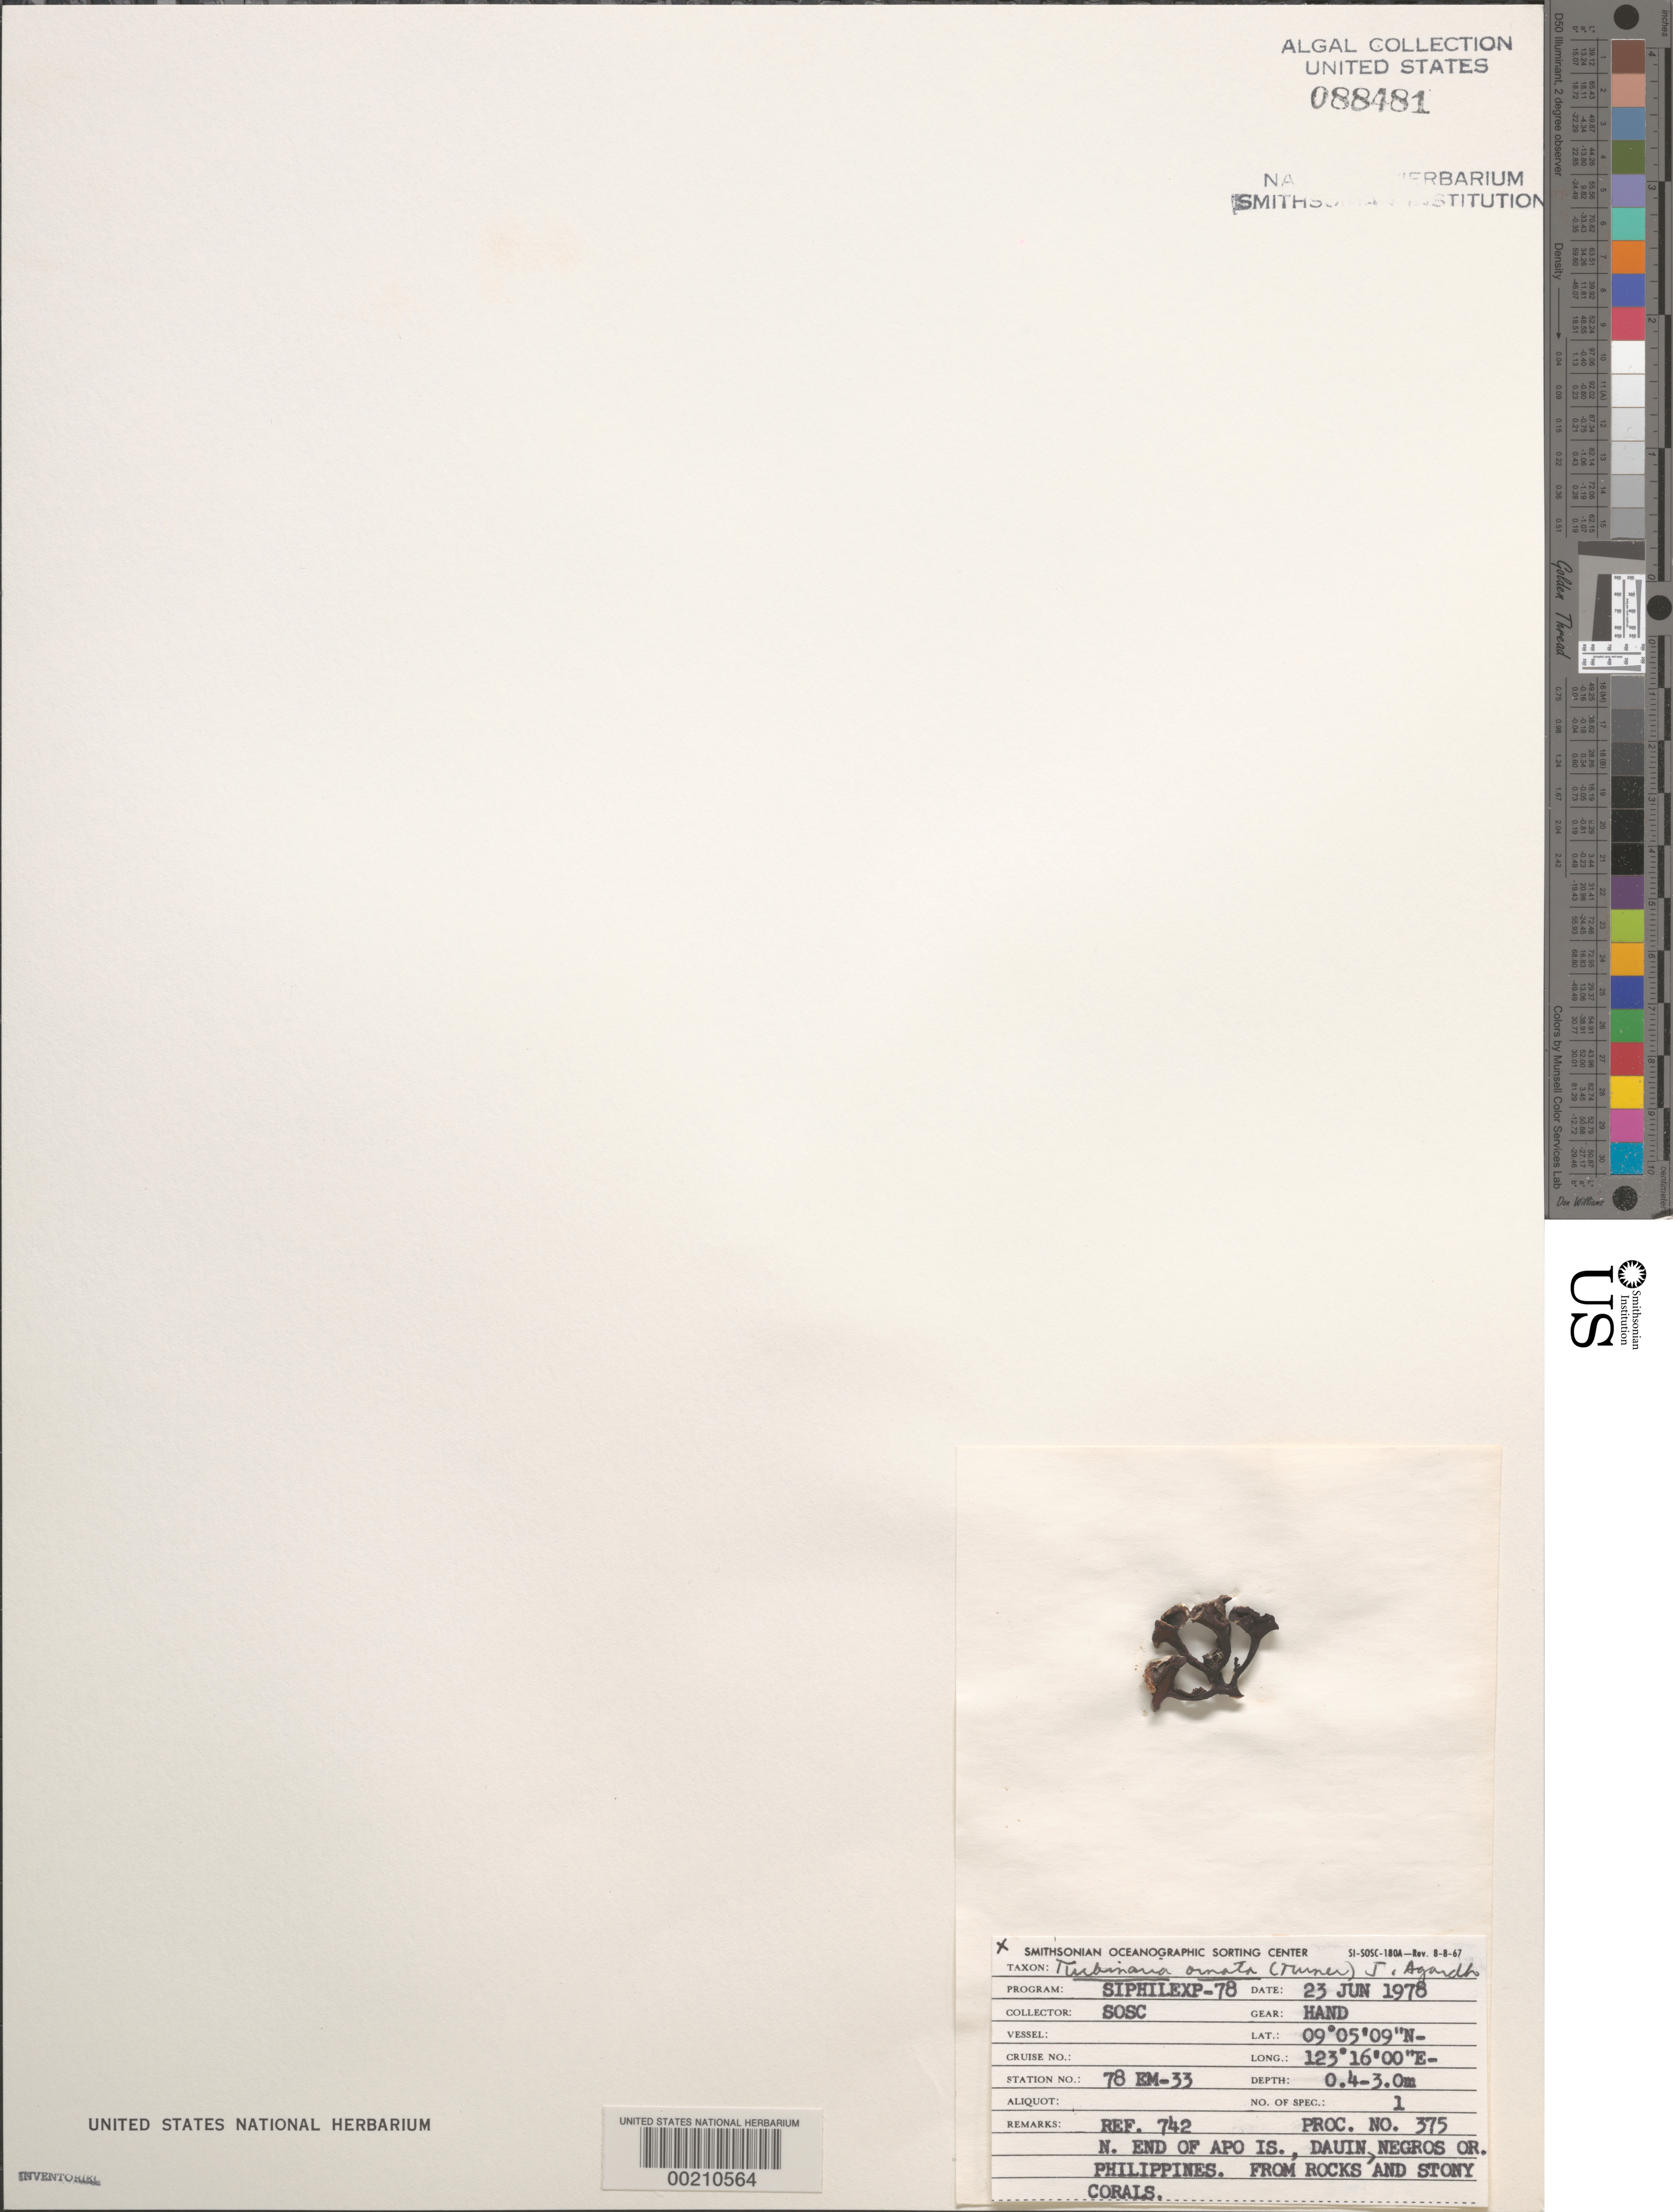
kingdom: Chromista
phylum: Ochrophyta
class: Phaeophyceae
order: Fucales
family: Sargassaceae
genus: Turbinaria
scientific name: Turbinaria ornata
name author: (Turner) J. Agardh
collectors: SOSC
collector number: Station 78 Em-33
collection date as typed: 23 Jun 1978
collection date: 1978-06-23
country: Philippines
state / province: Central Visayas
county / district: Negros Oriental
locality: Apo island, dauin, negros oriental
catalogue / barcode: US 88481